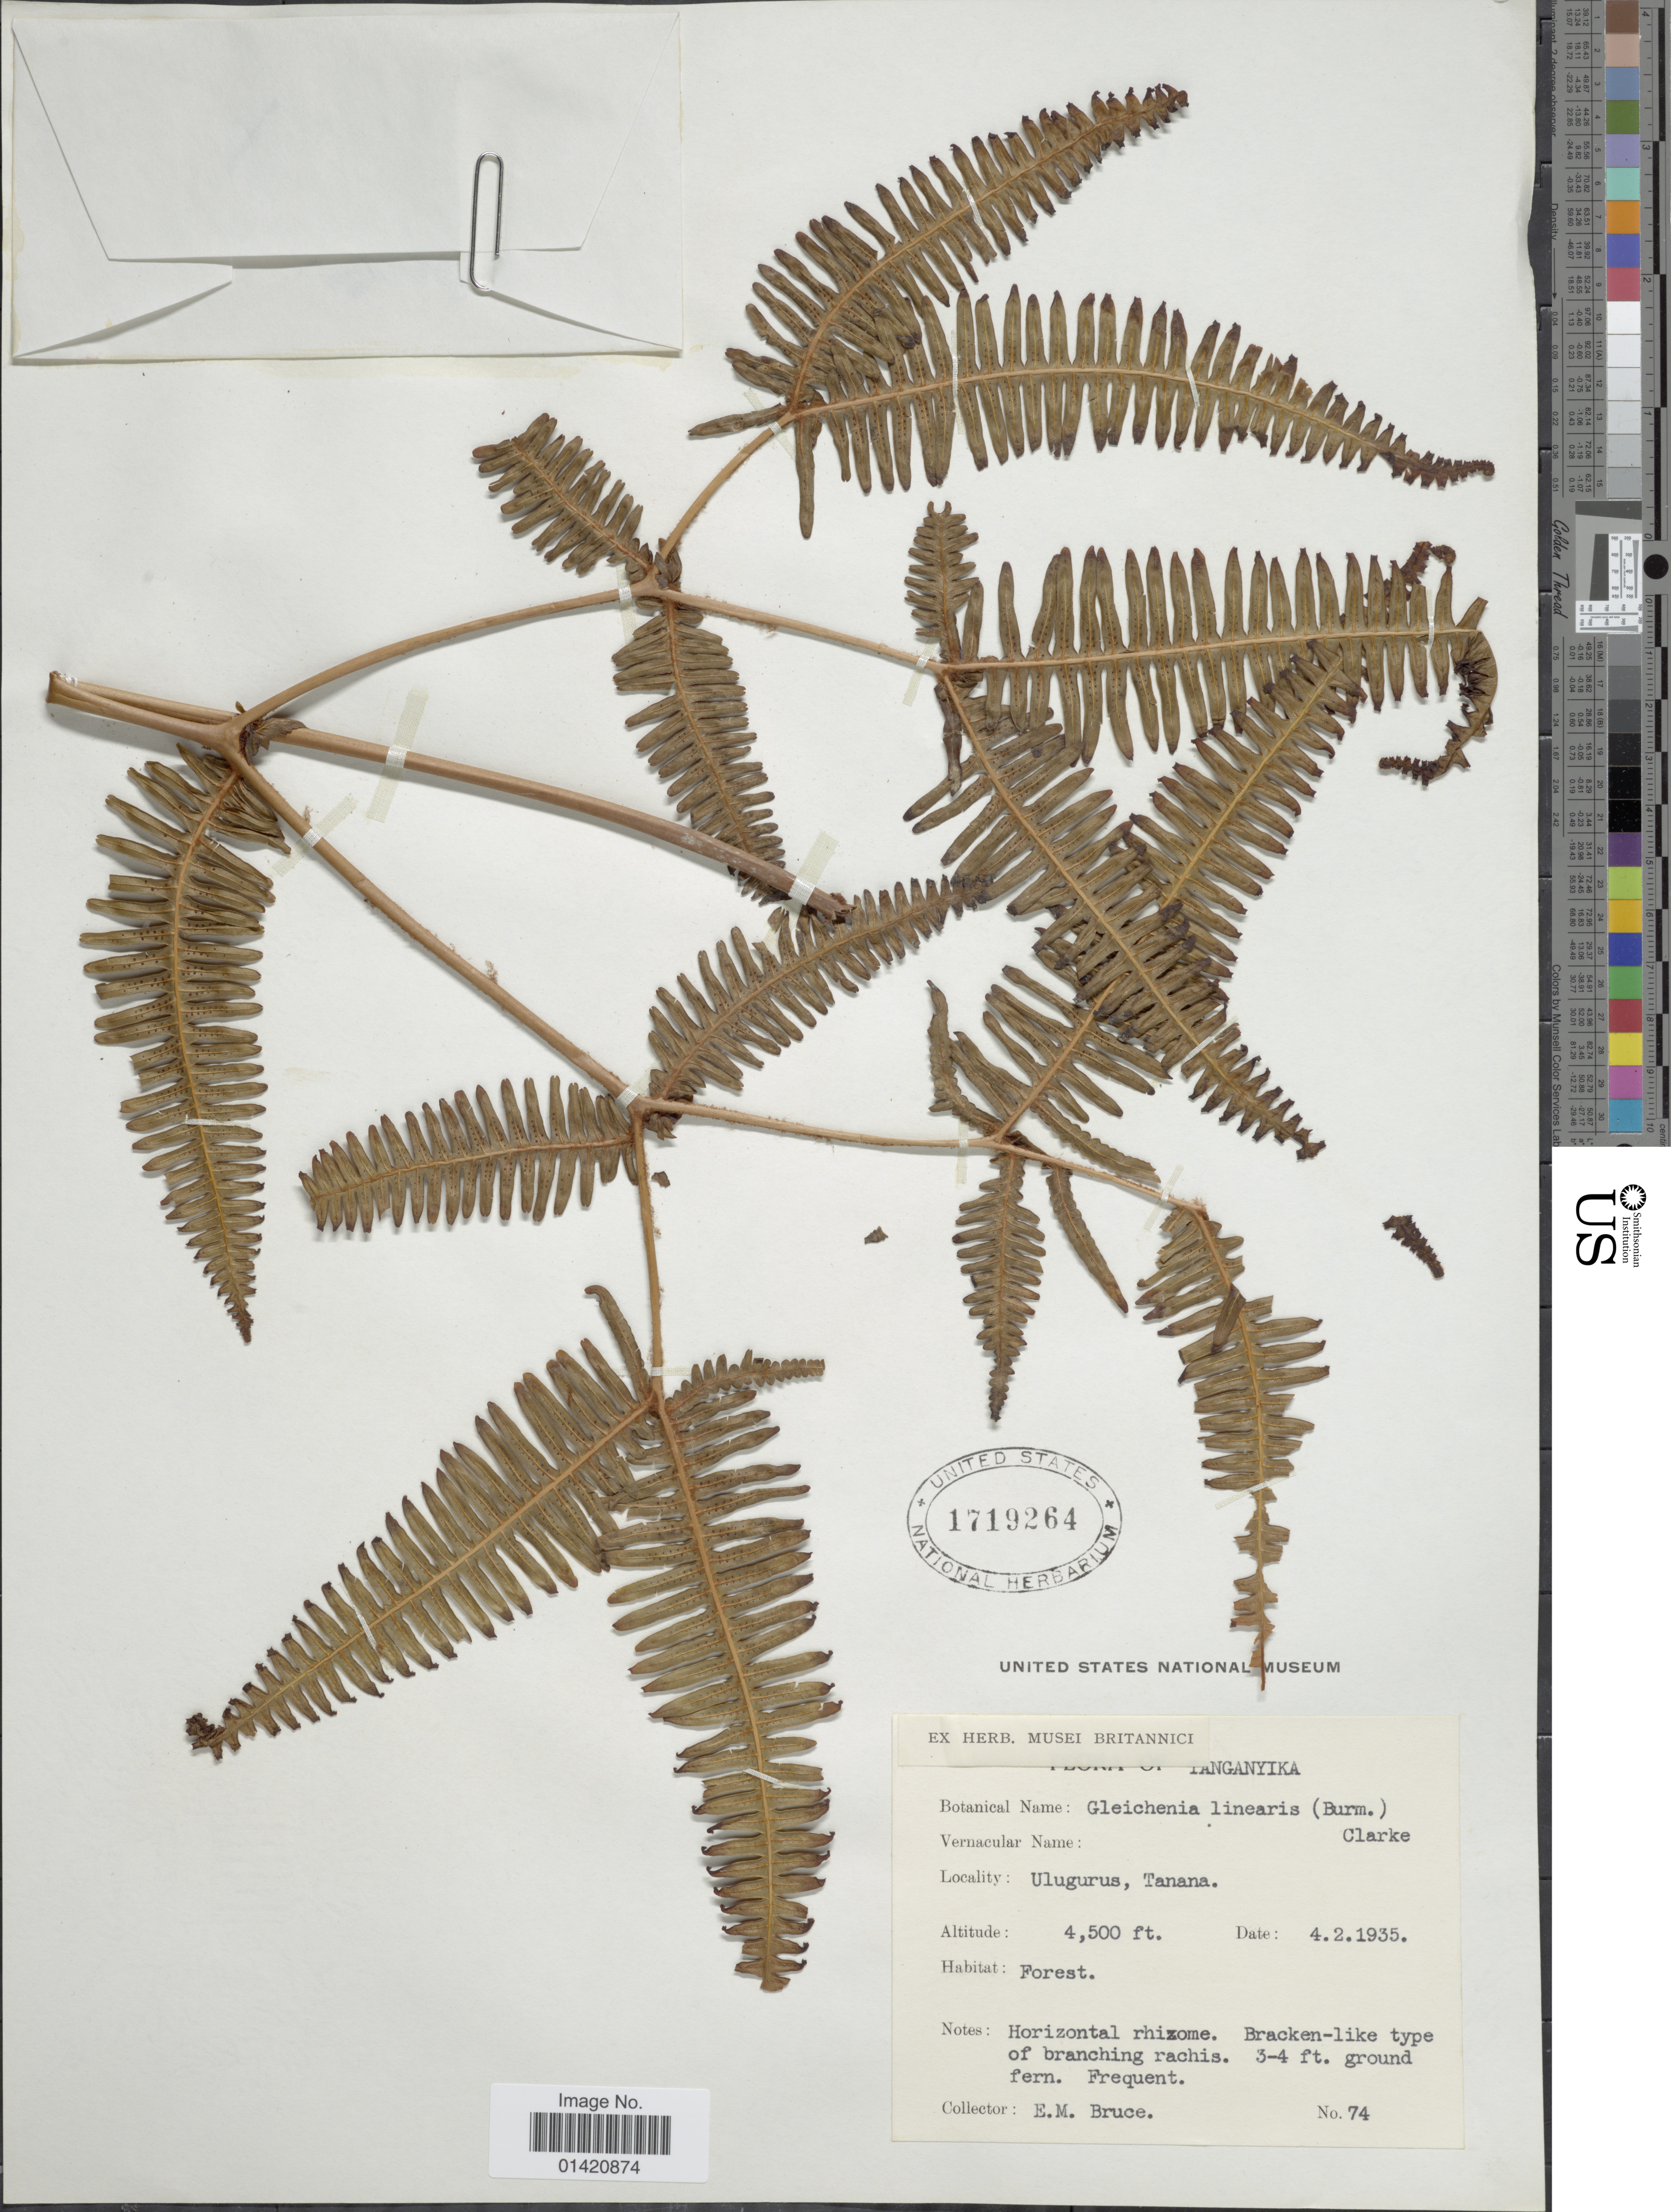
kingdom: Plantae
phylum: Tracheophyta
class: Polypodiopsida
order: Gleicheniales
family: Gleicheniaceae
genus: Dicranopteris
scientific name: Dicranopteris linearis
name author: (Burm. f.) Underw.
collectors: E. Bruce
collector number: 74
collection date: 1935-02-04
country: Tanzania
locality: Tanganyika, Ulugurus, Tanana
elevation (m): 1372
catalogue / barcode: US 1719264